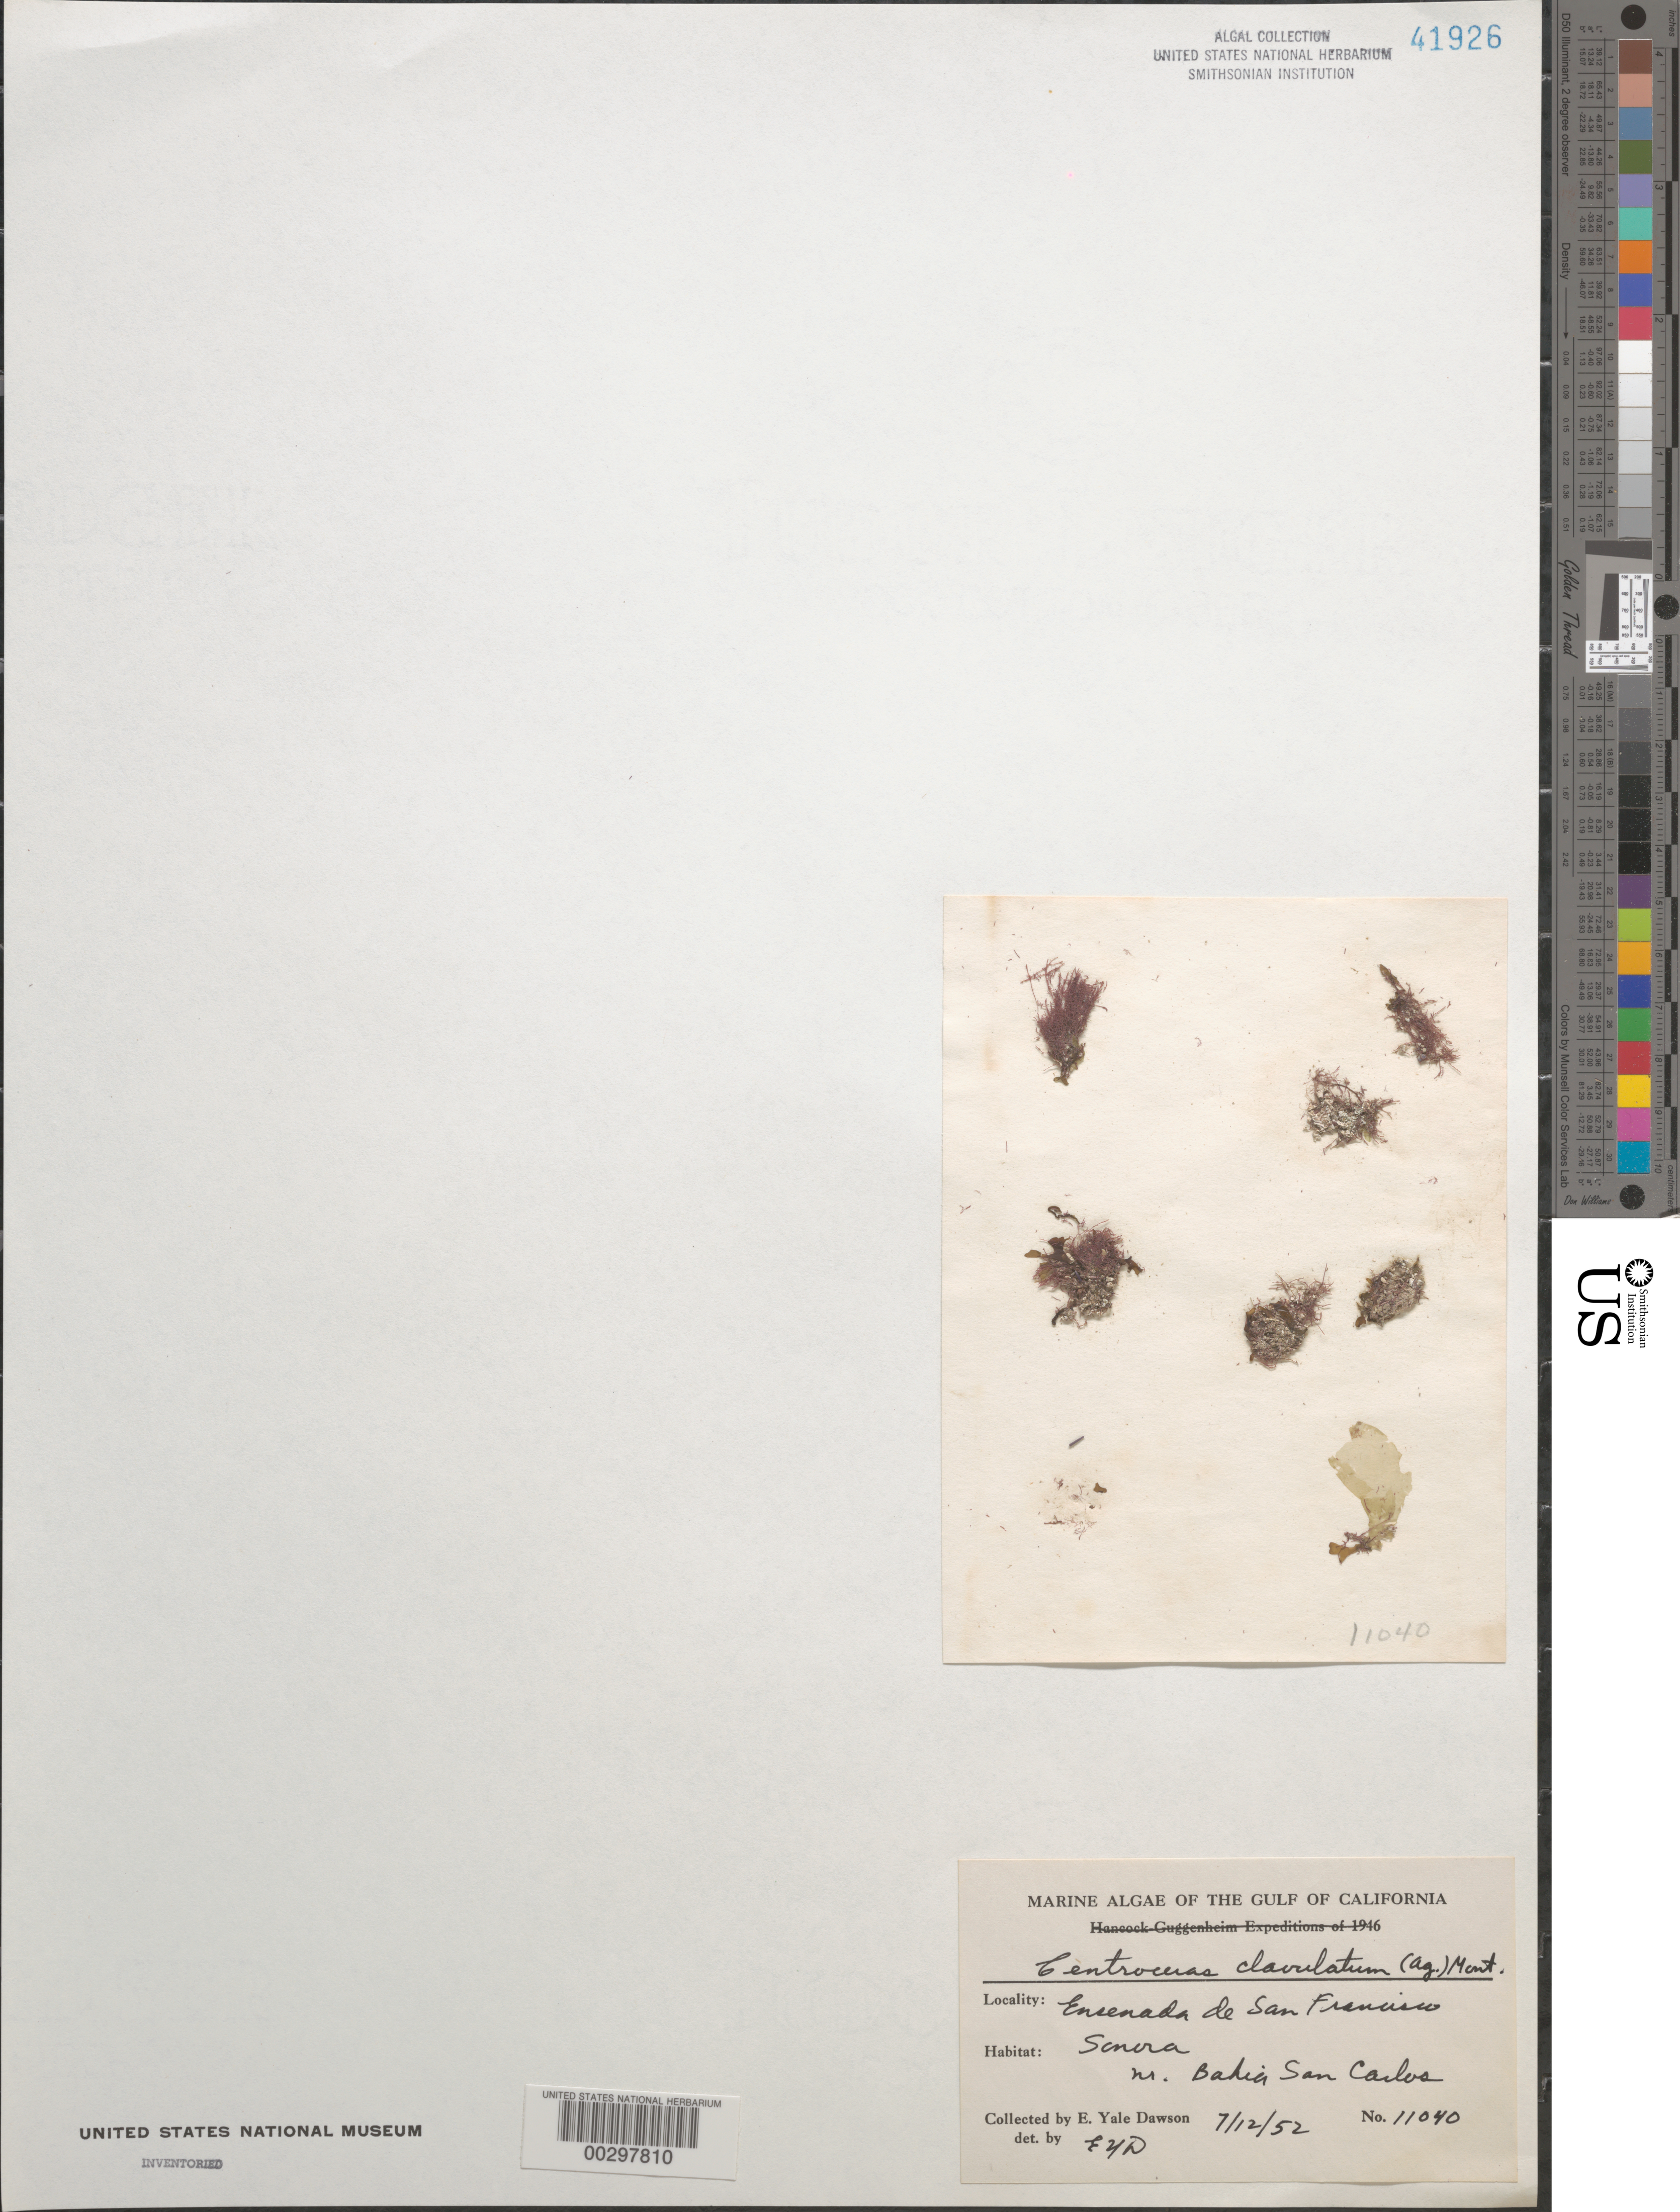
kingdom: Plantae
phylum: Rhodophyta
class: Florideophyceae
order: Ceramiales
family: Ceramiaceae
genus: Centroceras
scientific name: Centroceras clavulatum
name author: (C. Agardh) Mont.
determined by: Dawson, E. Y.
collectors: E. Y. Dawson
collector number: EYD 11040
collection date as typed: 12 Jul 1952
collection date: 1952-07-12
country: Mexico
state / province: Sonora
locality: Ensenada de San Francisco, near Bahia San Carlos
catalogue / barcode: US 41926